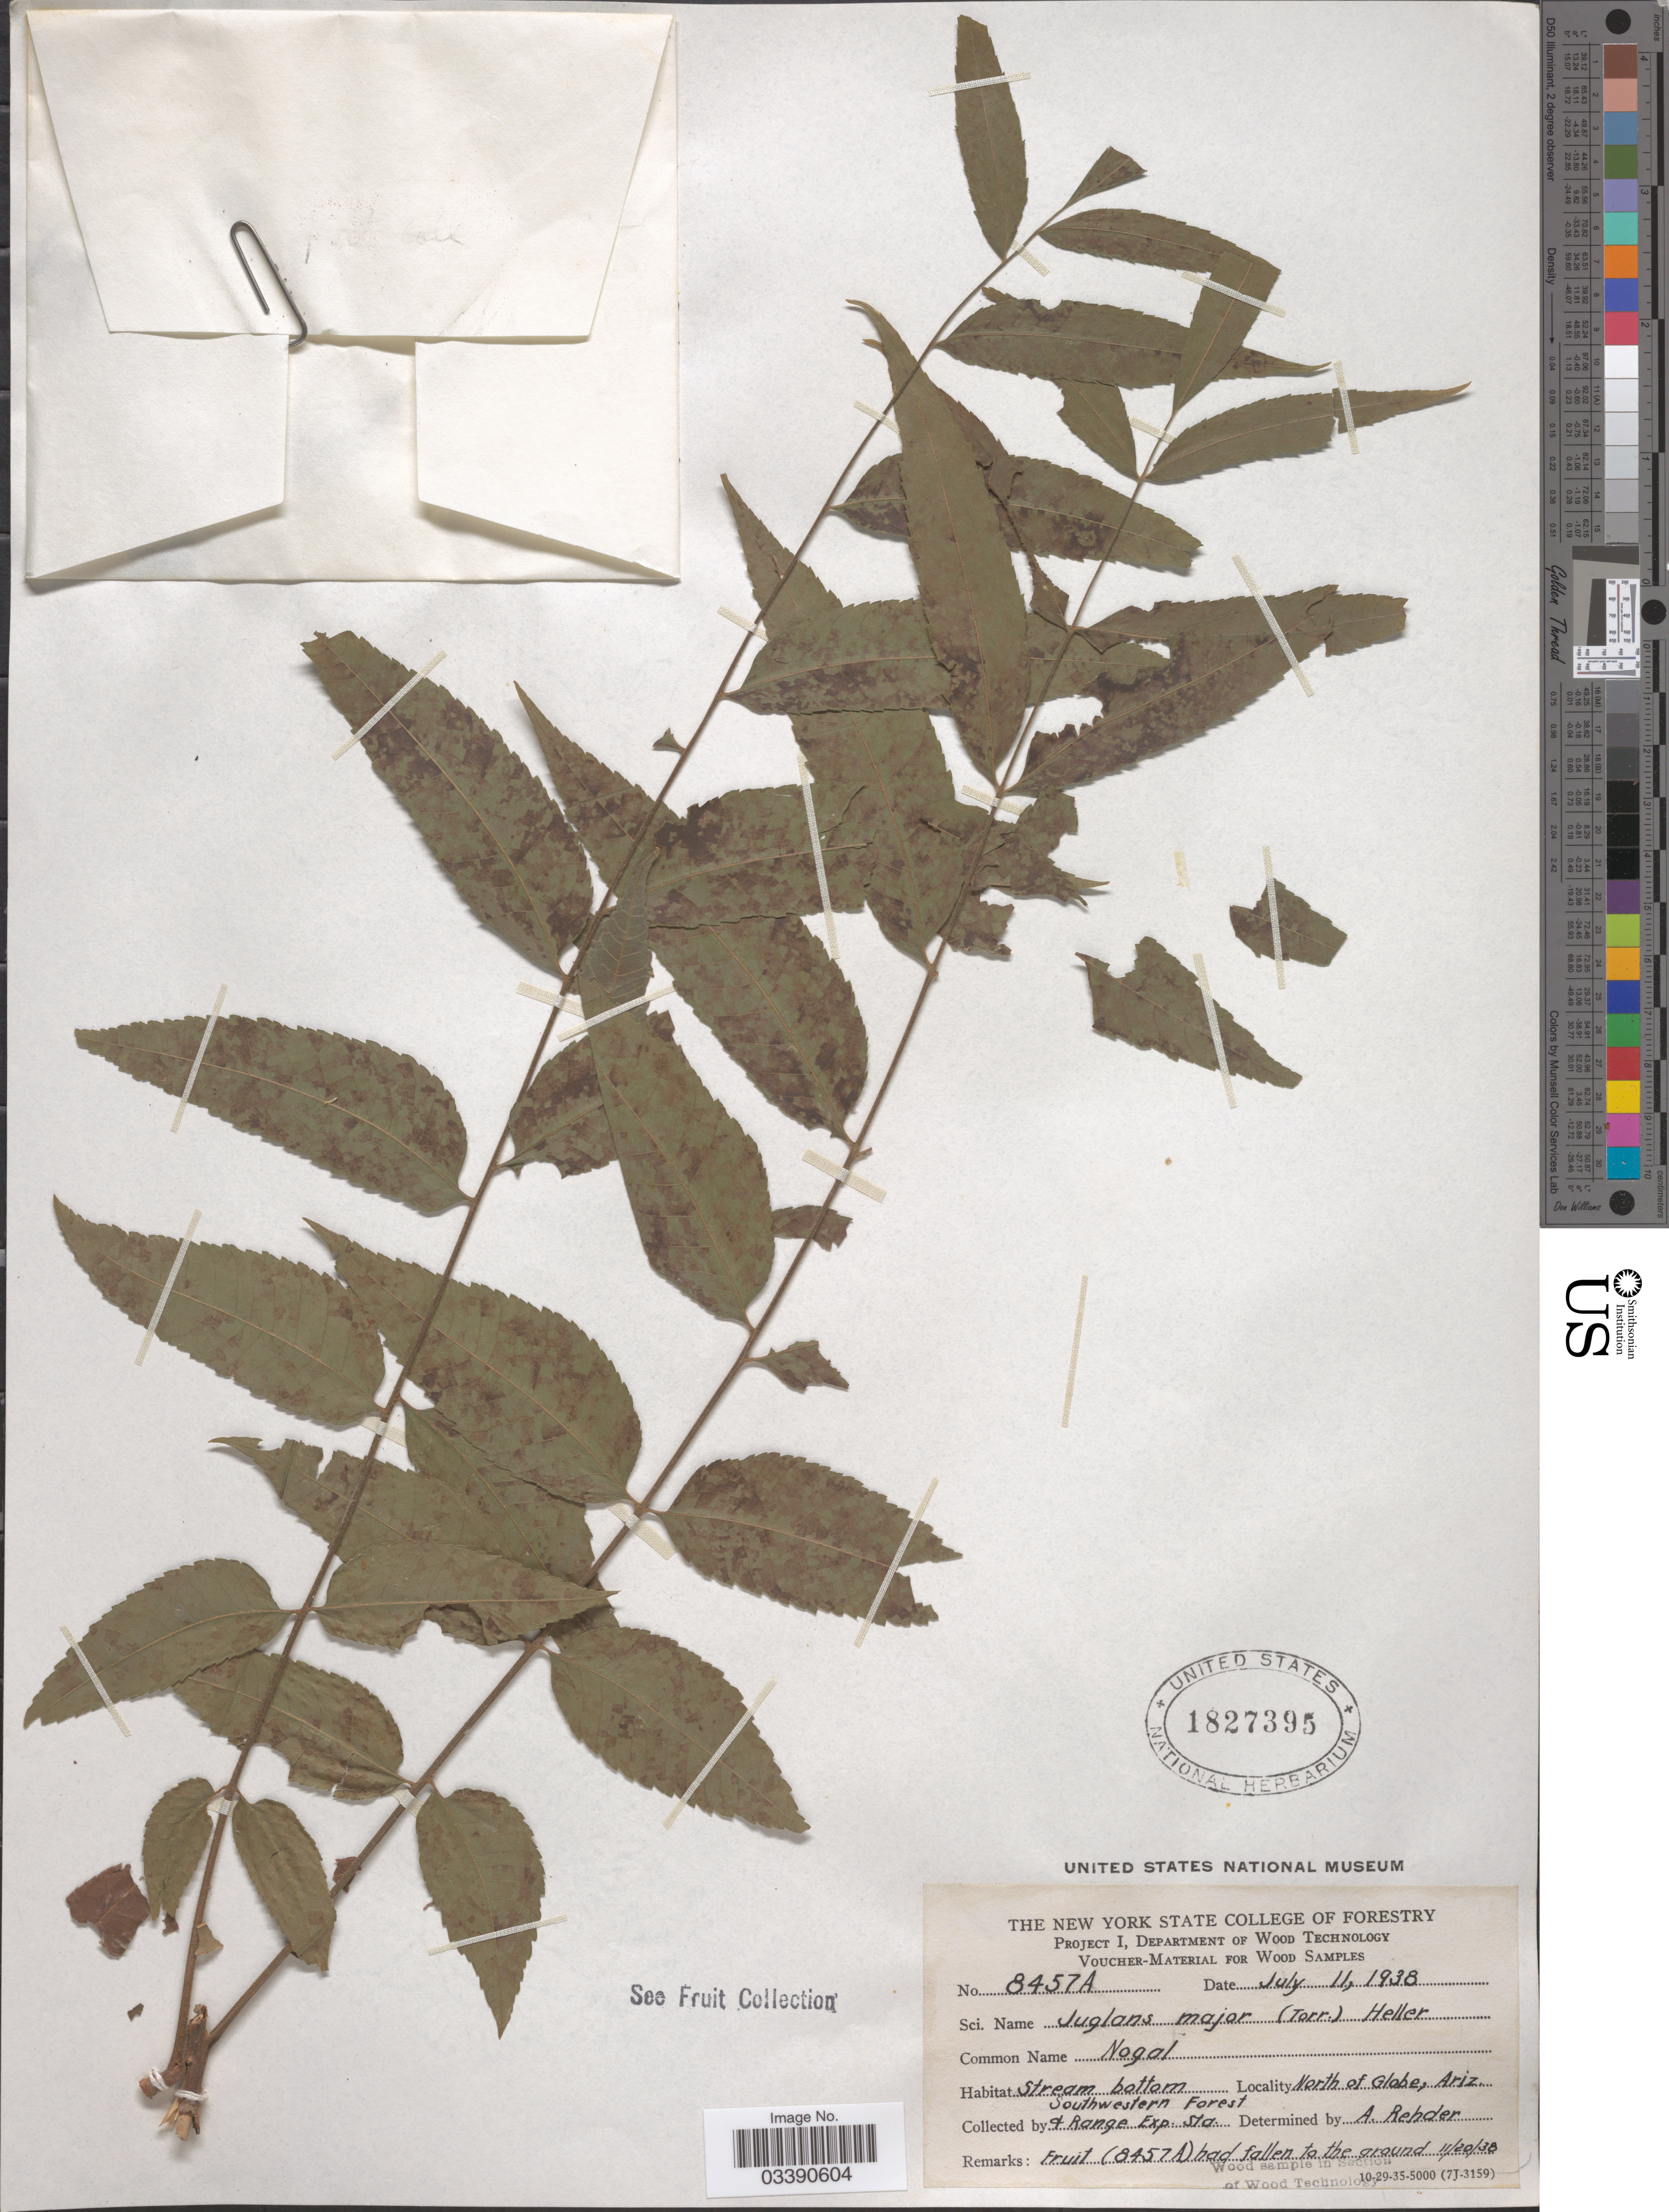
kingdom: Plantae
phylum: Tracheophyta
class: Magnoliopsida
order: Fagales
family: Juglandaceae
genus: Juglans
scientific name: Juglans major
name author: (Torr.) A. Heller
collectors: New York State College of Forestry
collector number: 8457A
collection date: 1938-07-11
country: United States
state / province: Arizona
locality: North of Globe.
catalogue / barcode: US 1827395